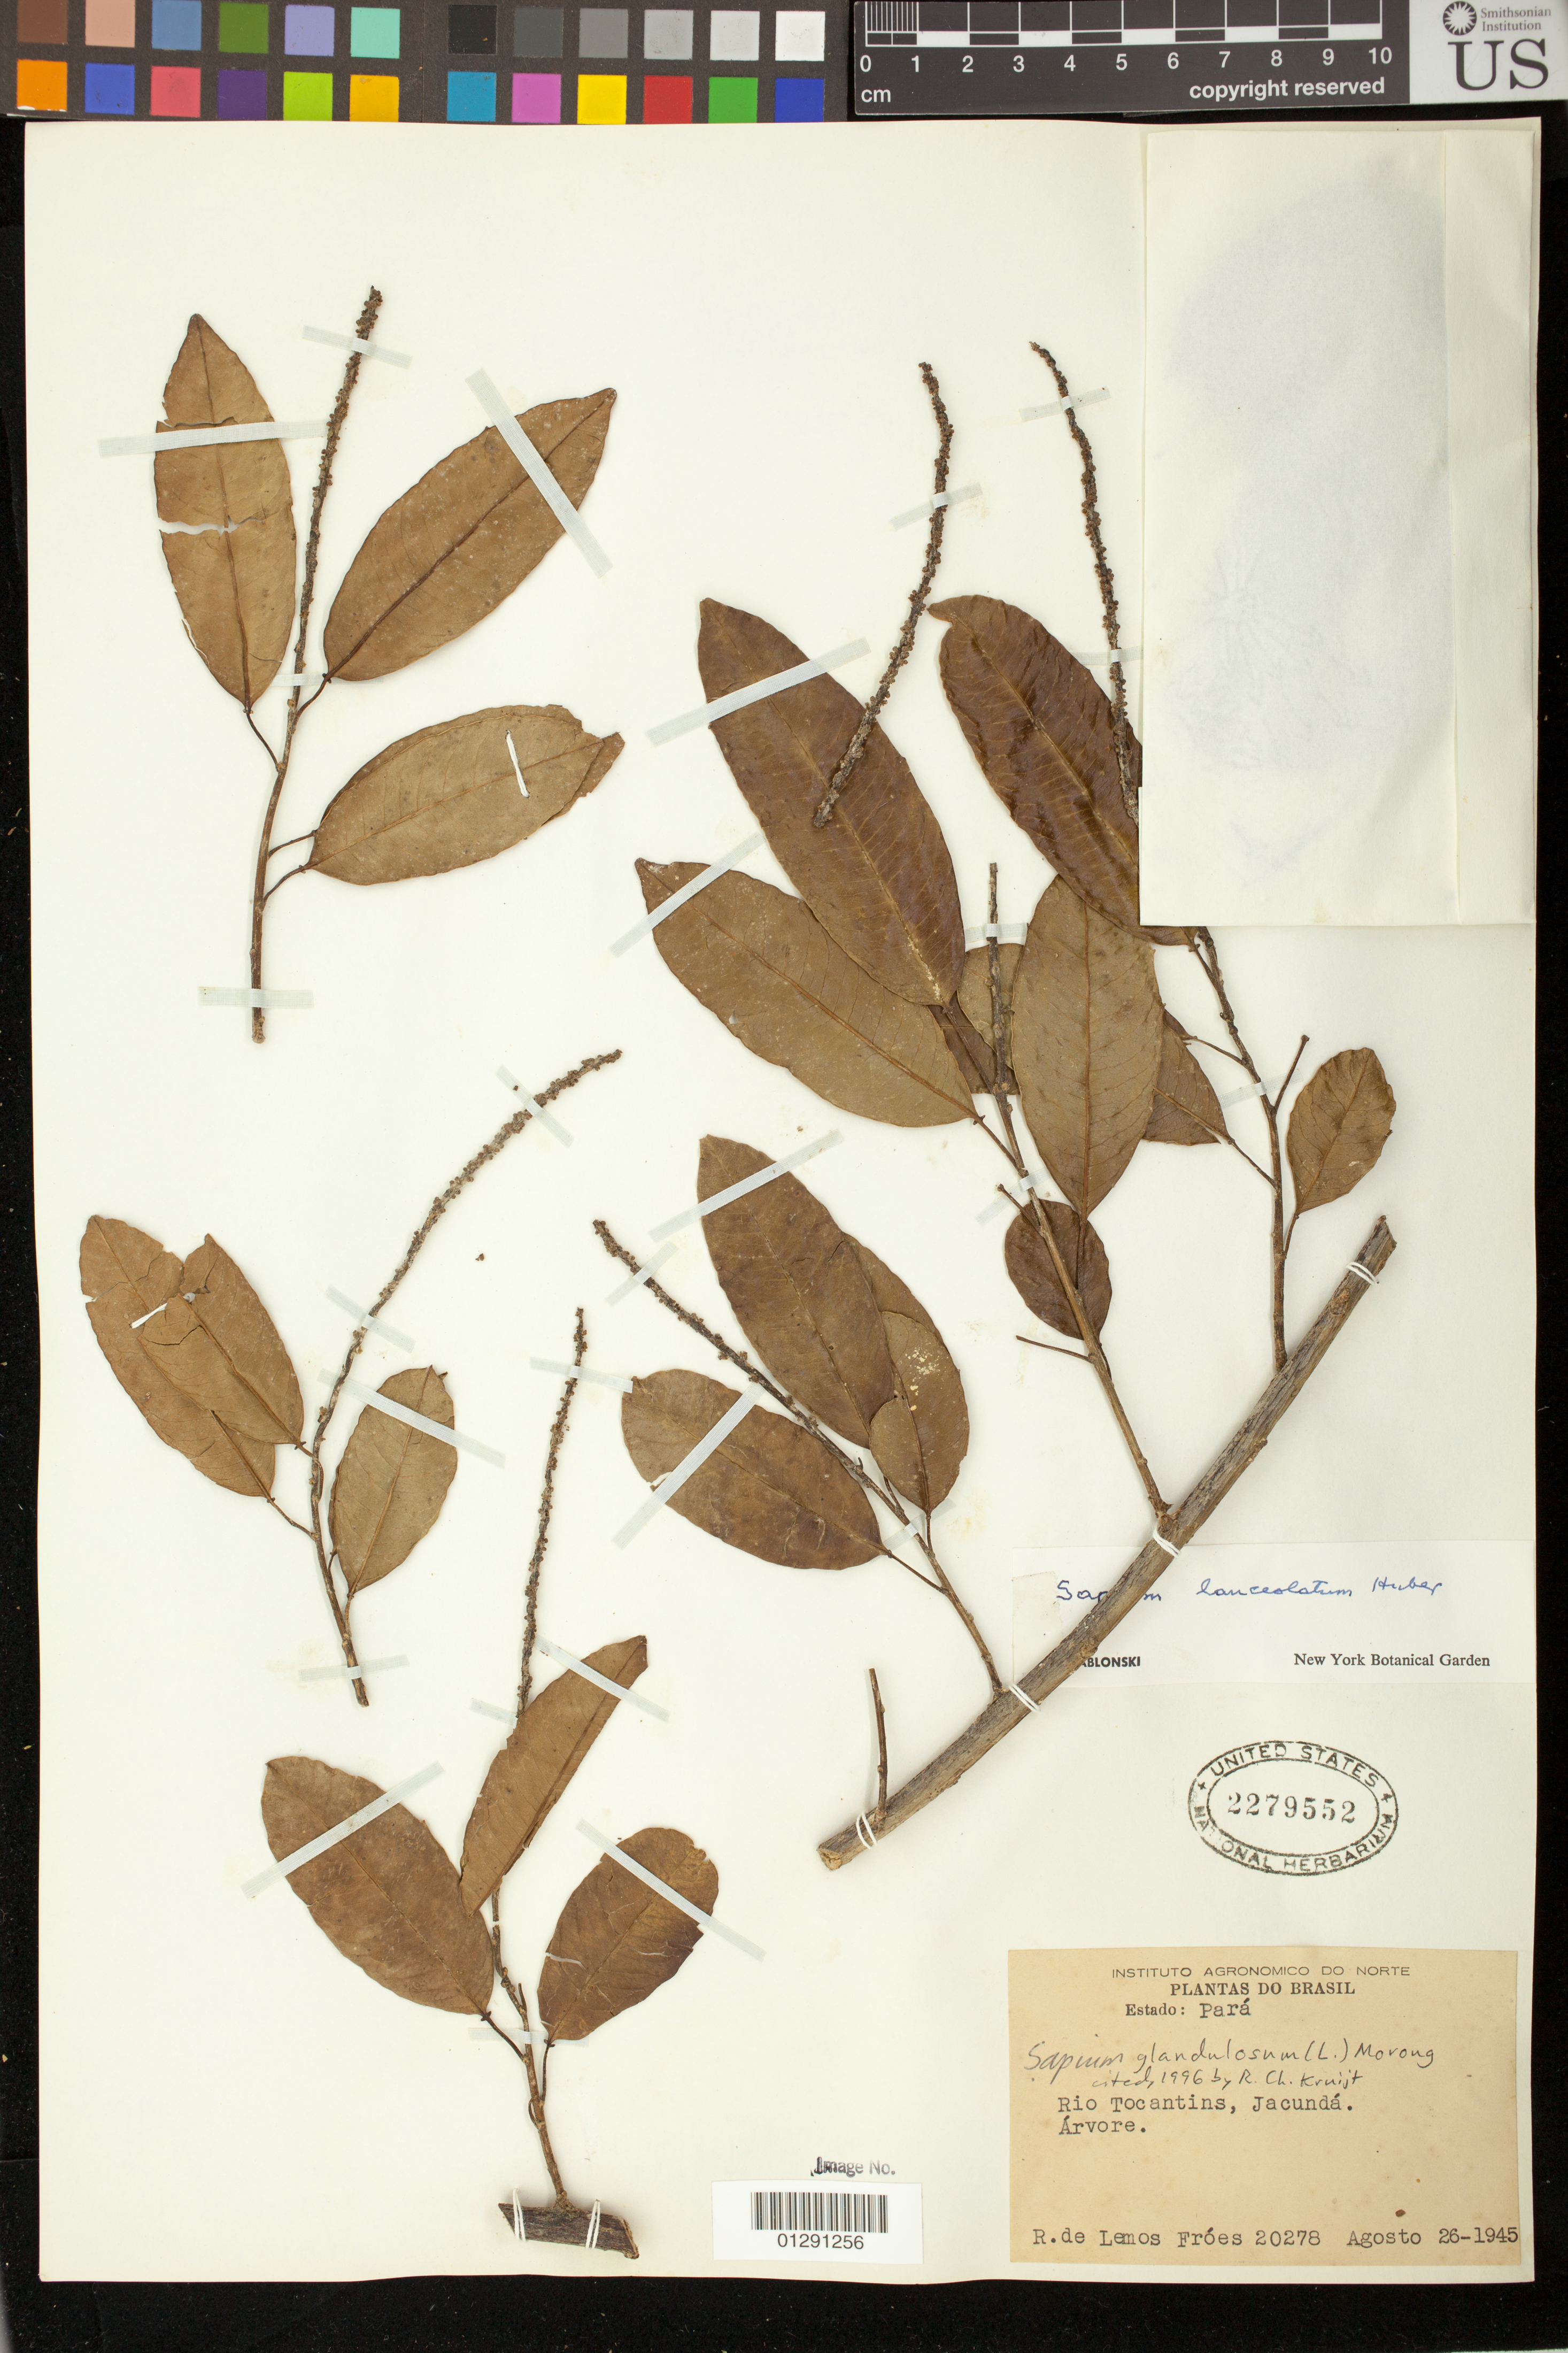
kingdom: Plantae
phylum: Tracheophyta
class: Magnoliopsida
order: Malpighiales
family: Euphorbiaceae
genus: Sapium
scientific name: Sapium glandulatum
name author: (Vell.) Pax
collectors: R. L. Fróes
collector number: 20278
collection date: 1945-08-26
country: Brazil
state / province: Para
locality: Rio Tocantins, Jacunda, Arvore.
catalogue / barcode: US 2279552